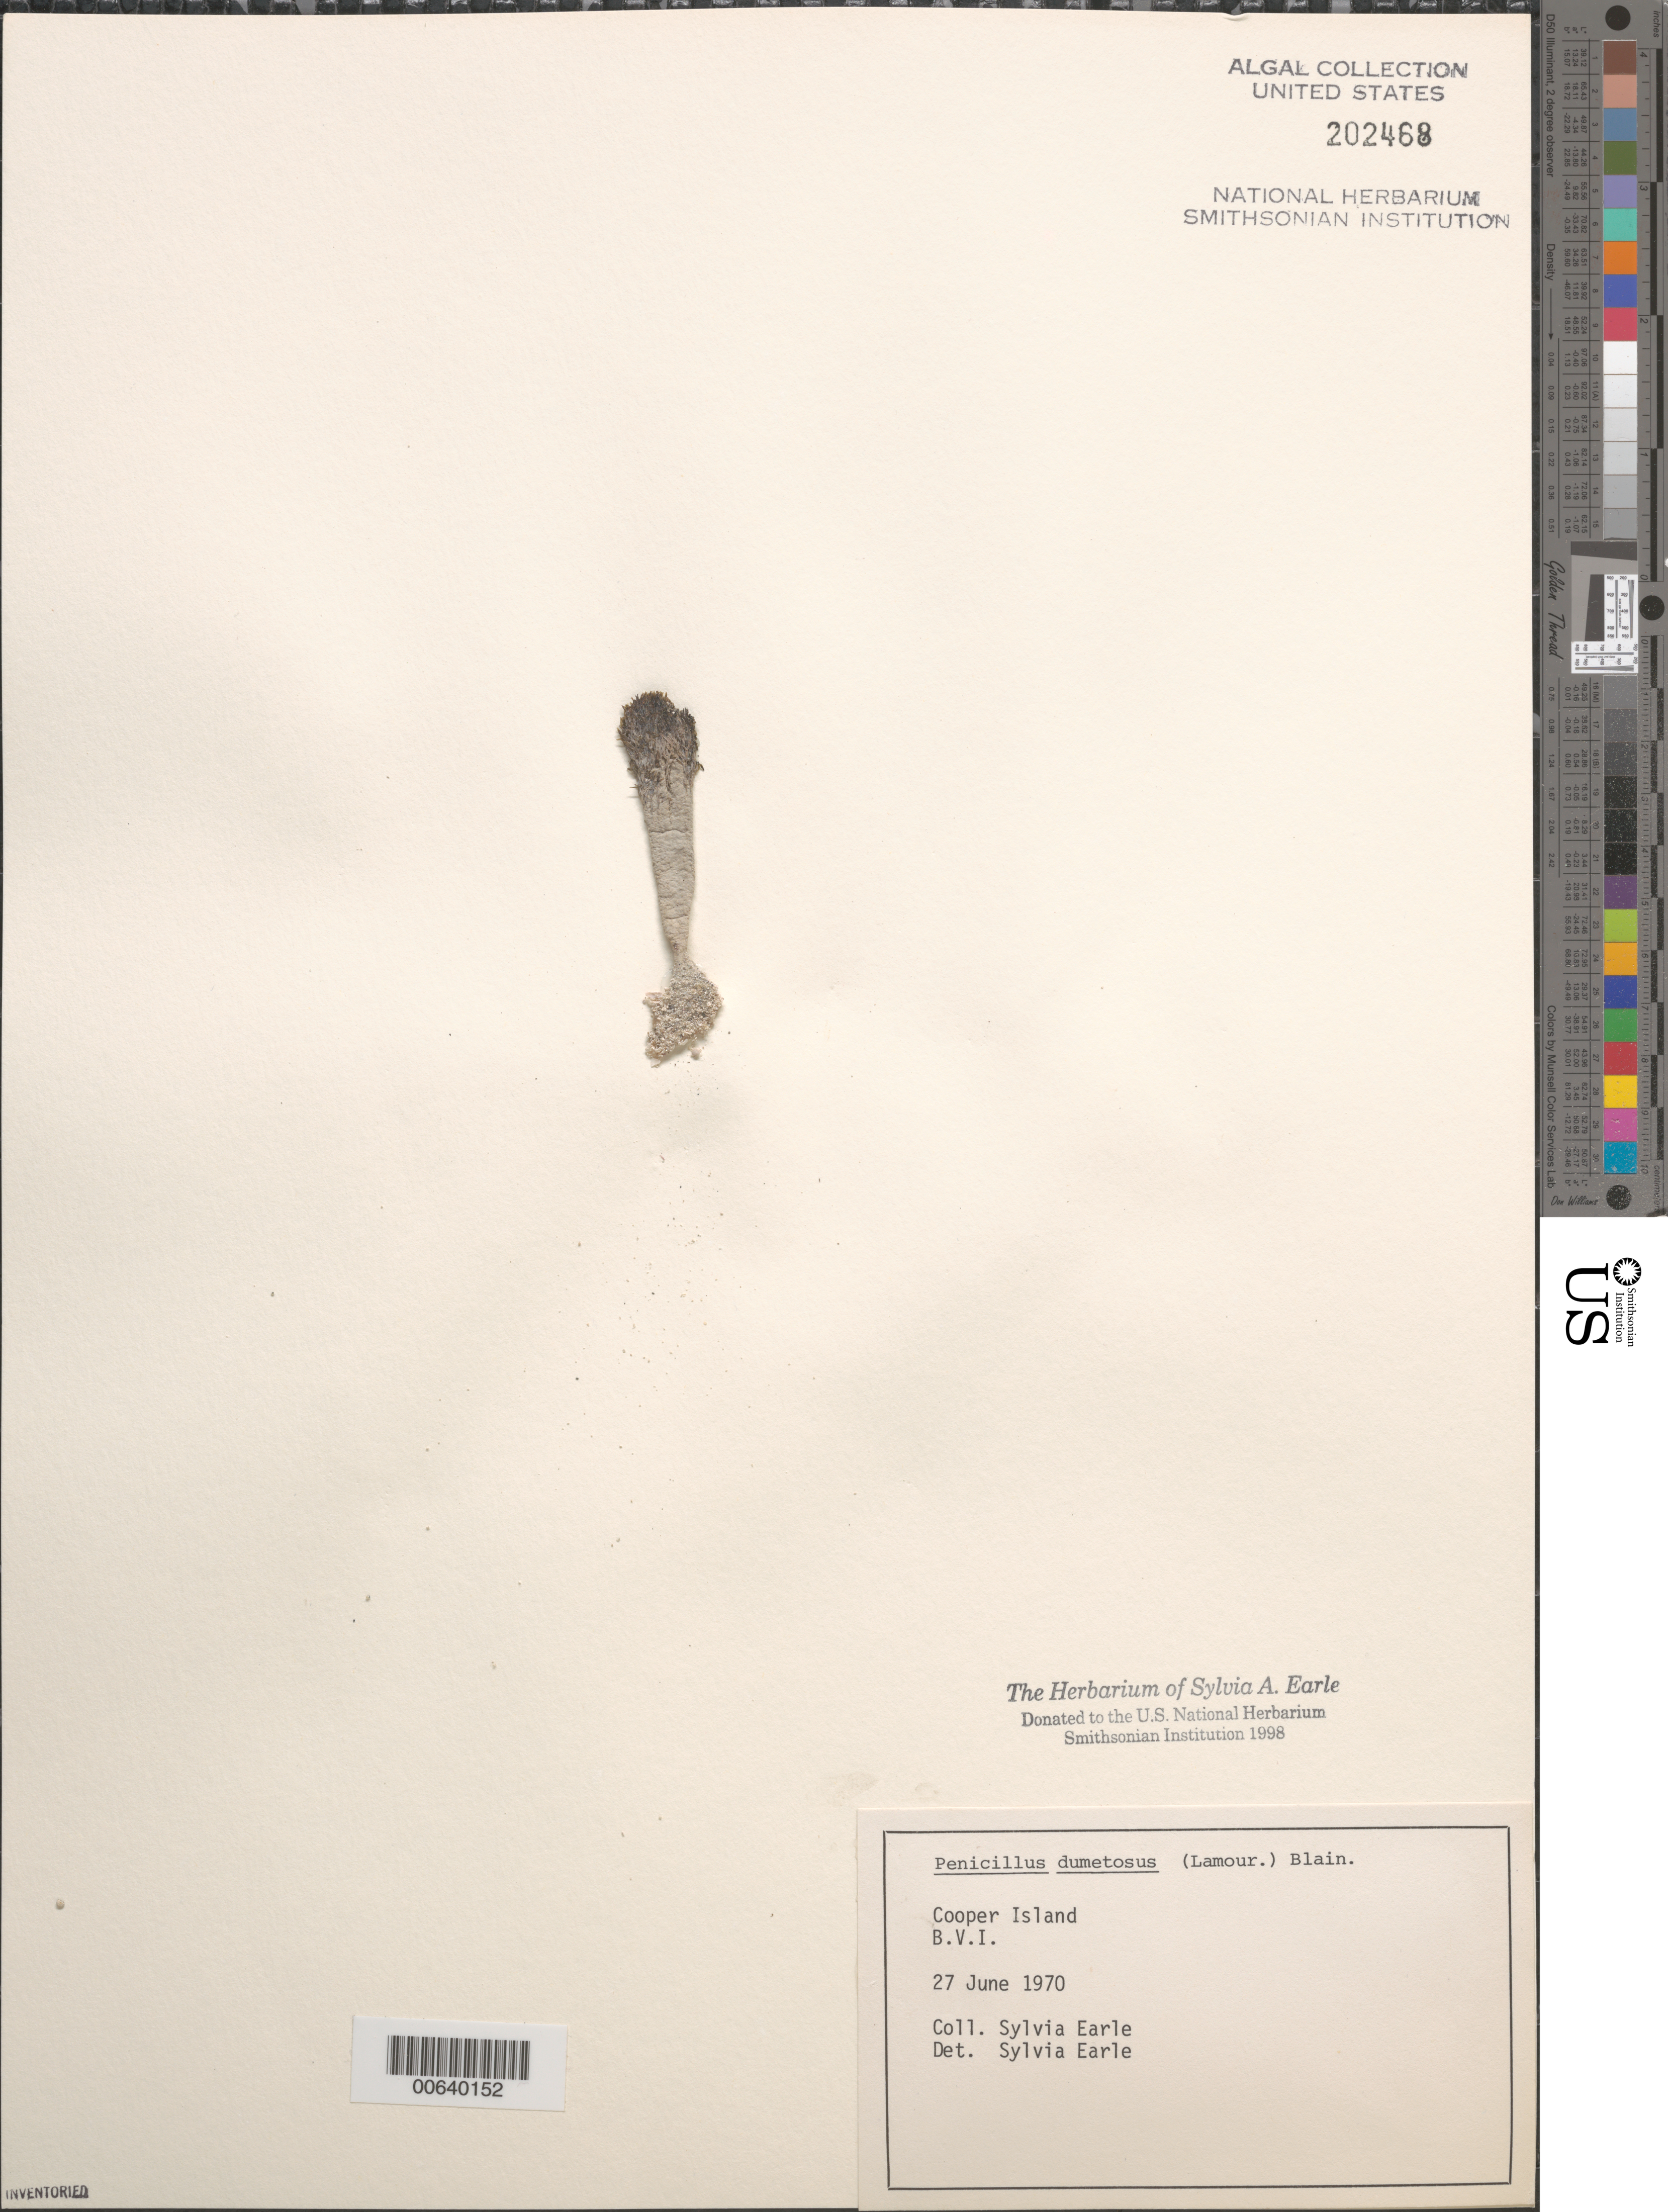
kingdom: Plantae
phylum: Chlorophyta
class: Ulvophyceae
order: Bryopsidales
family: Udoteaceae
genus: Penicillus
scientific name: Penicillus dumetosus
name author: (J.V.Lamouroux) Blainville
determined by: Earle, S. A.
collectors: S. A. Earle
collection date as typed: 27 Jun 1970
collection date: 1970-06-27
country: British Virgin Islands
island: Cooper Island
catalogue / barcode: US 202468